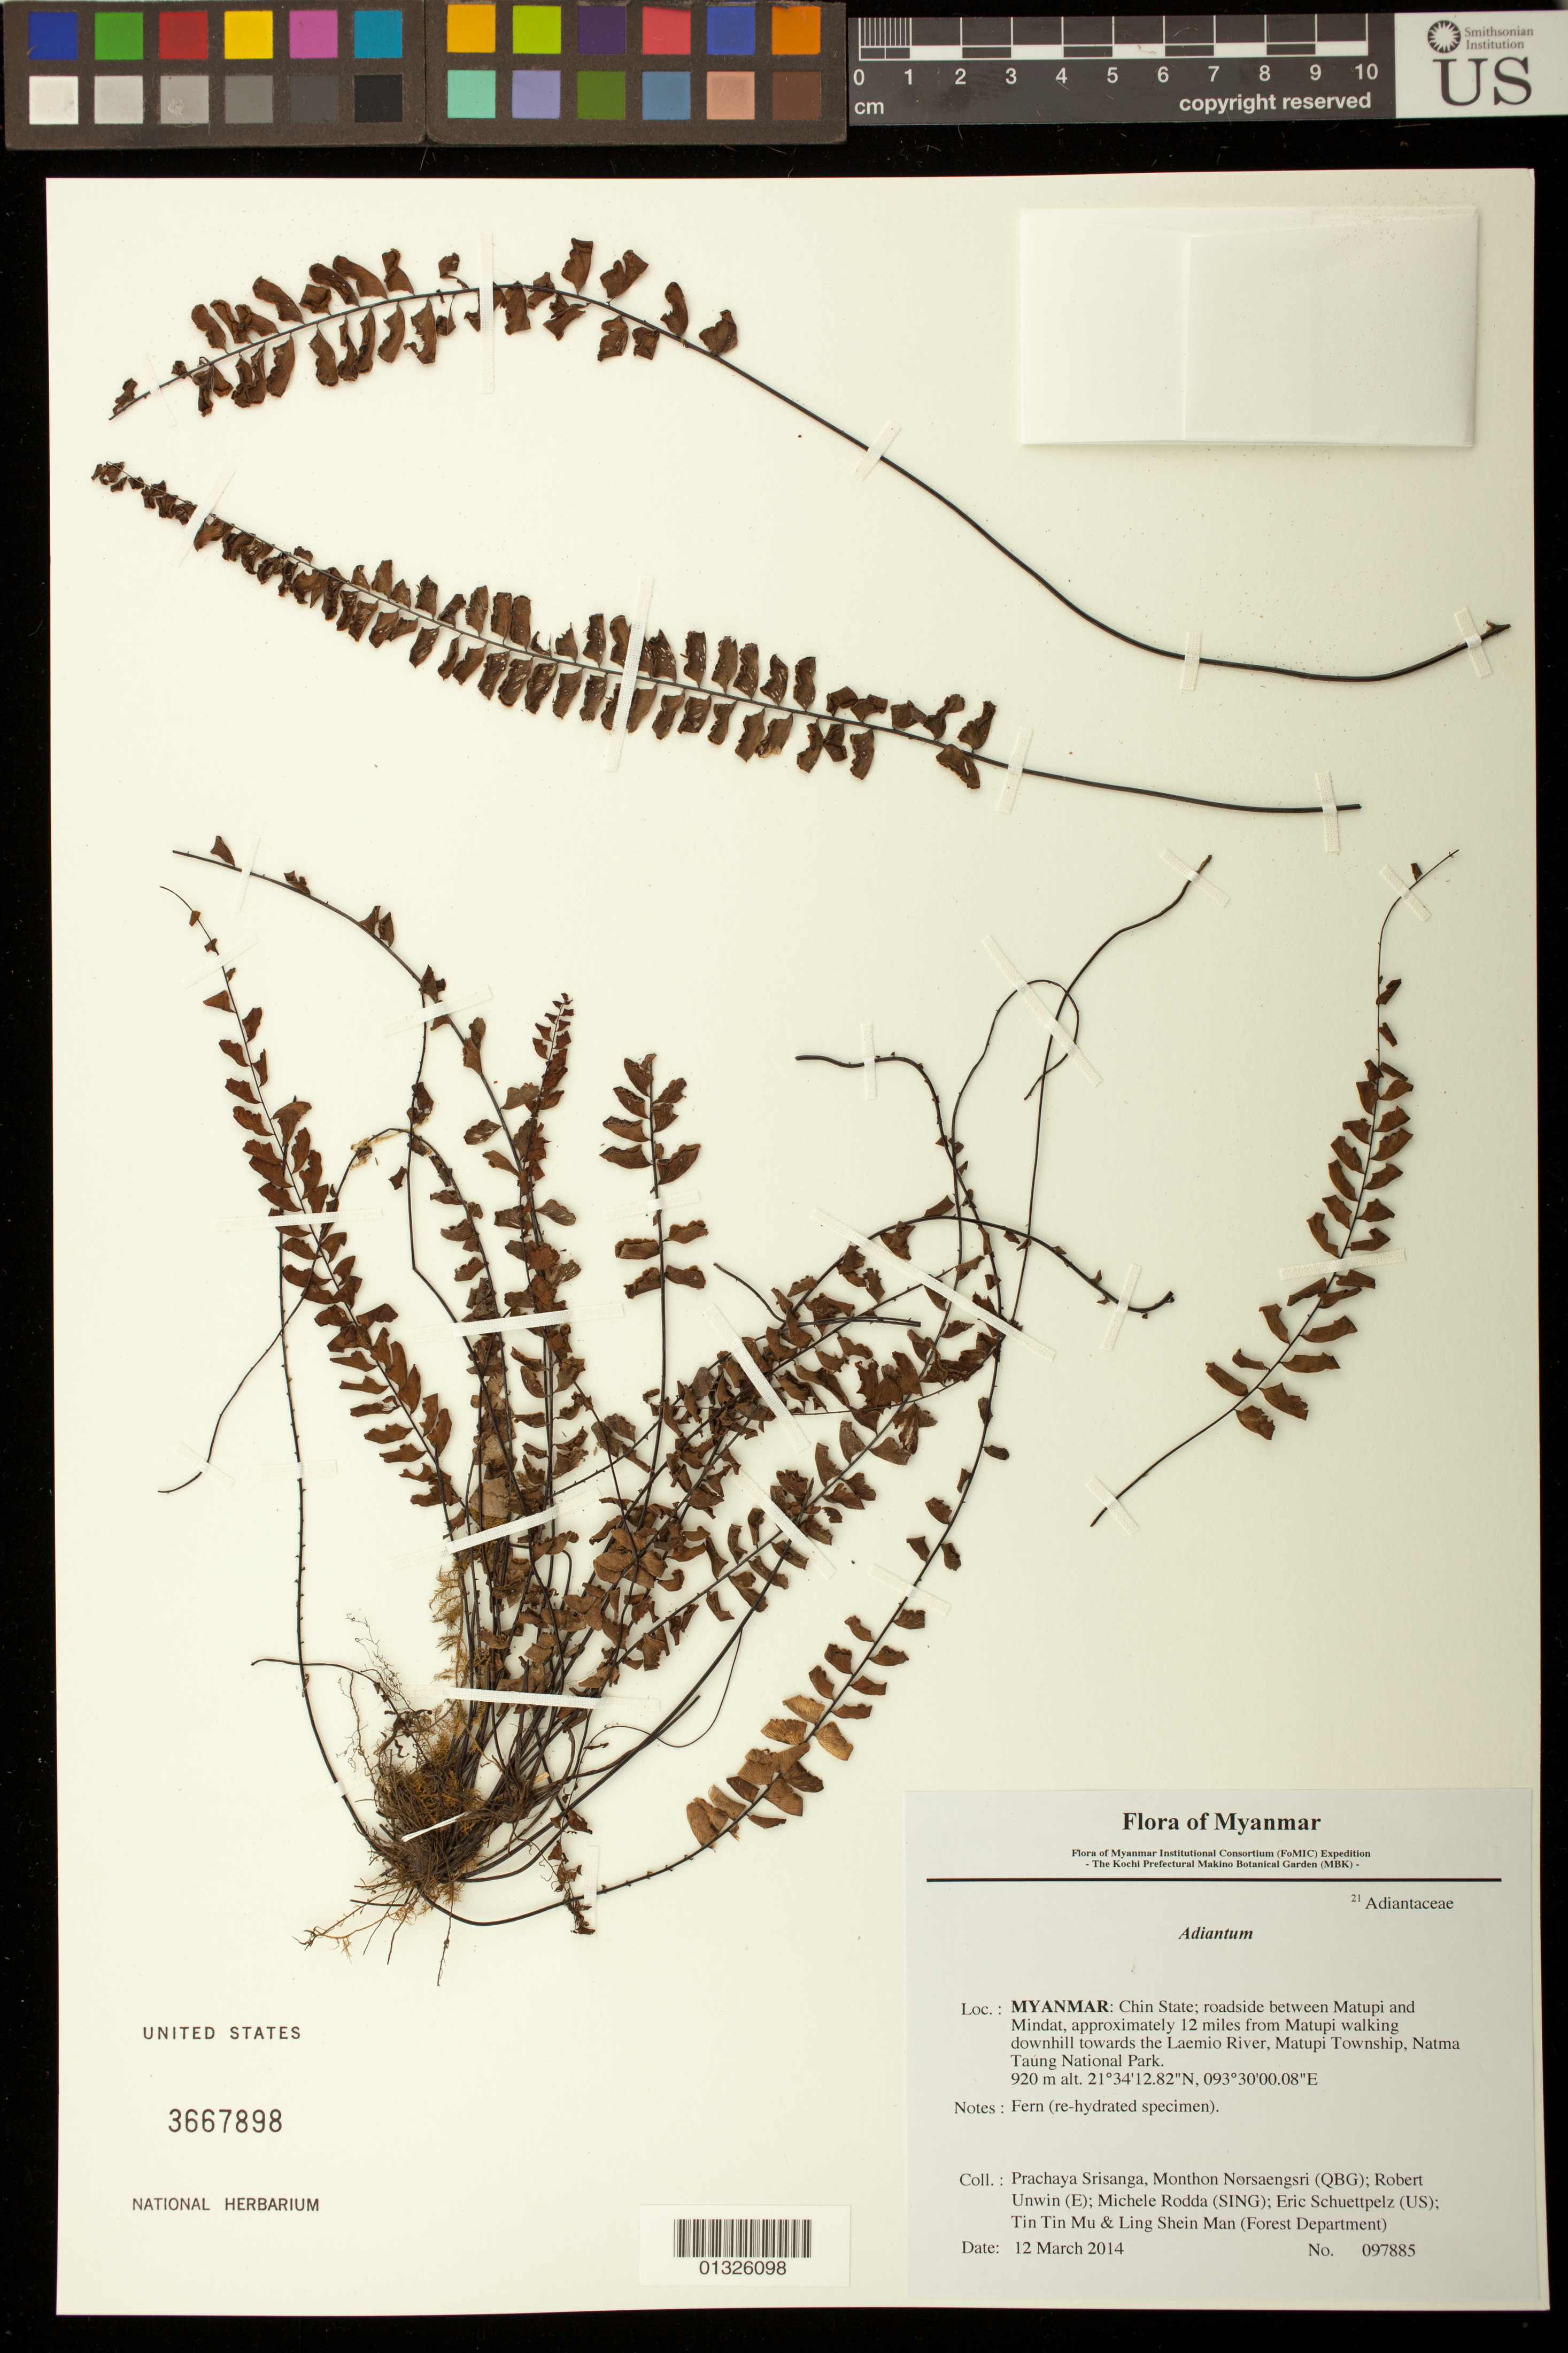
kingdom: Plantae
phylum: Tracheophyta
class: Polypodiopsida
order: Polypodiales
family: Pteridaceae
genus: Adiantum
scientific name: Adiantum sp.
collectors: P. Srisanga, M. Norsaengsri, R. Unwin, M. Rodda, E. Schuettpelz, Tin Tin Mu & Ling Shein Man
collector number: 97885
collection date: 2014-03-12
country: Myanmar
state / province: Chin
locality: Roadside between Matupi and Mindat, approximately 12 miles from Matupi walking downhill towards the Laemio River, Matupi Township, Natma Taung National Park.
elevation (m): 920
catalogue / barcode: US 3667898